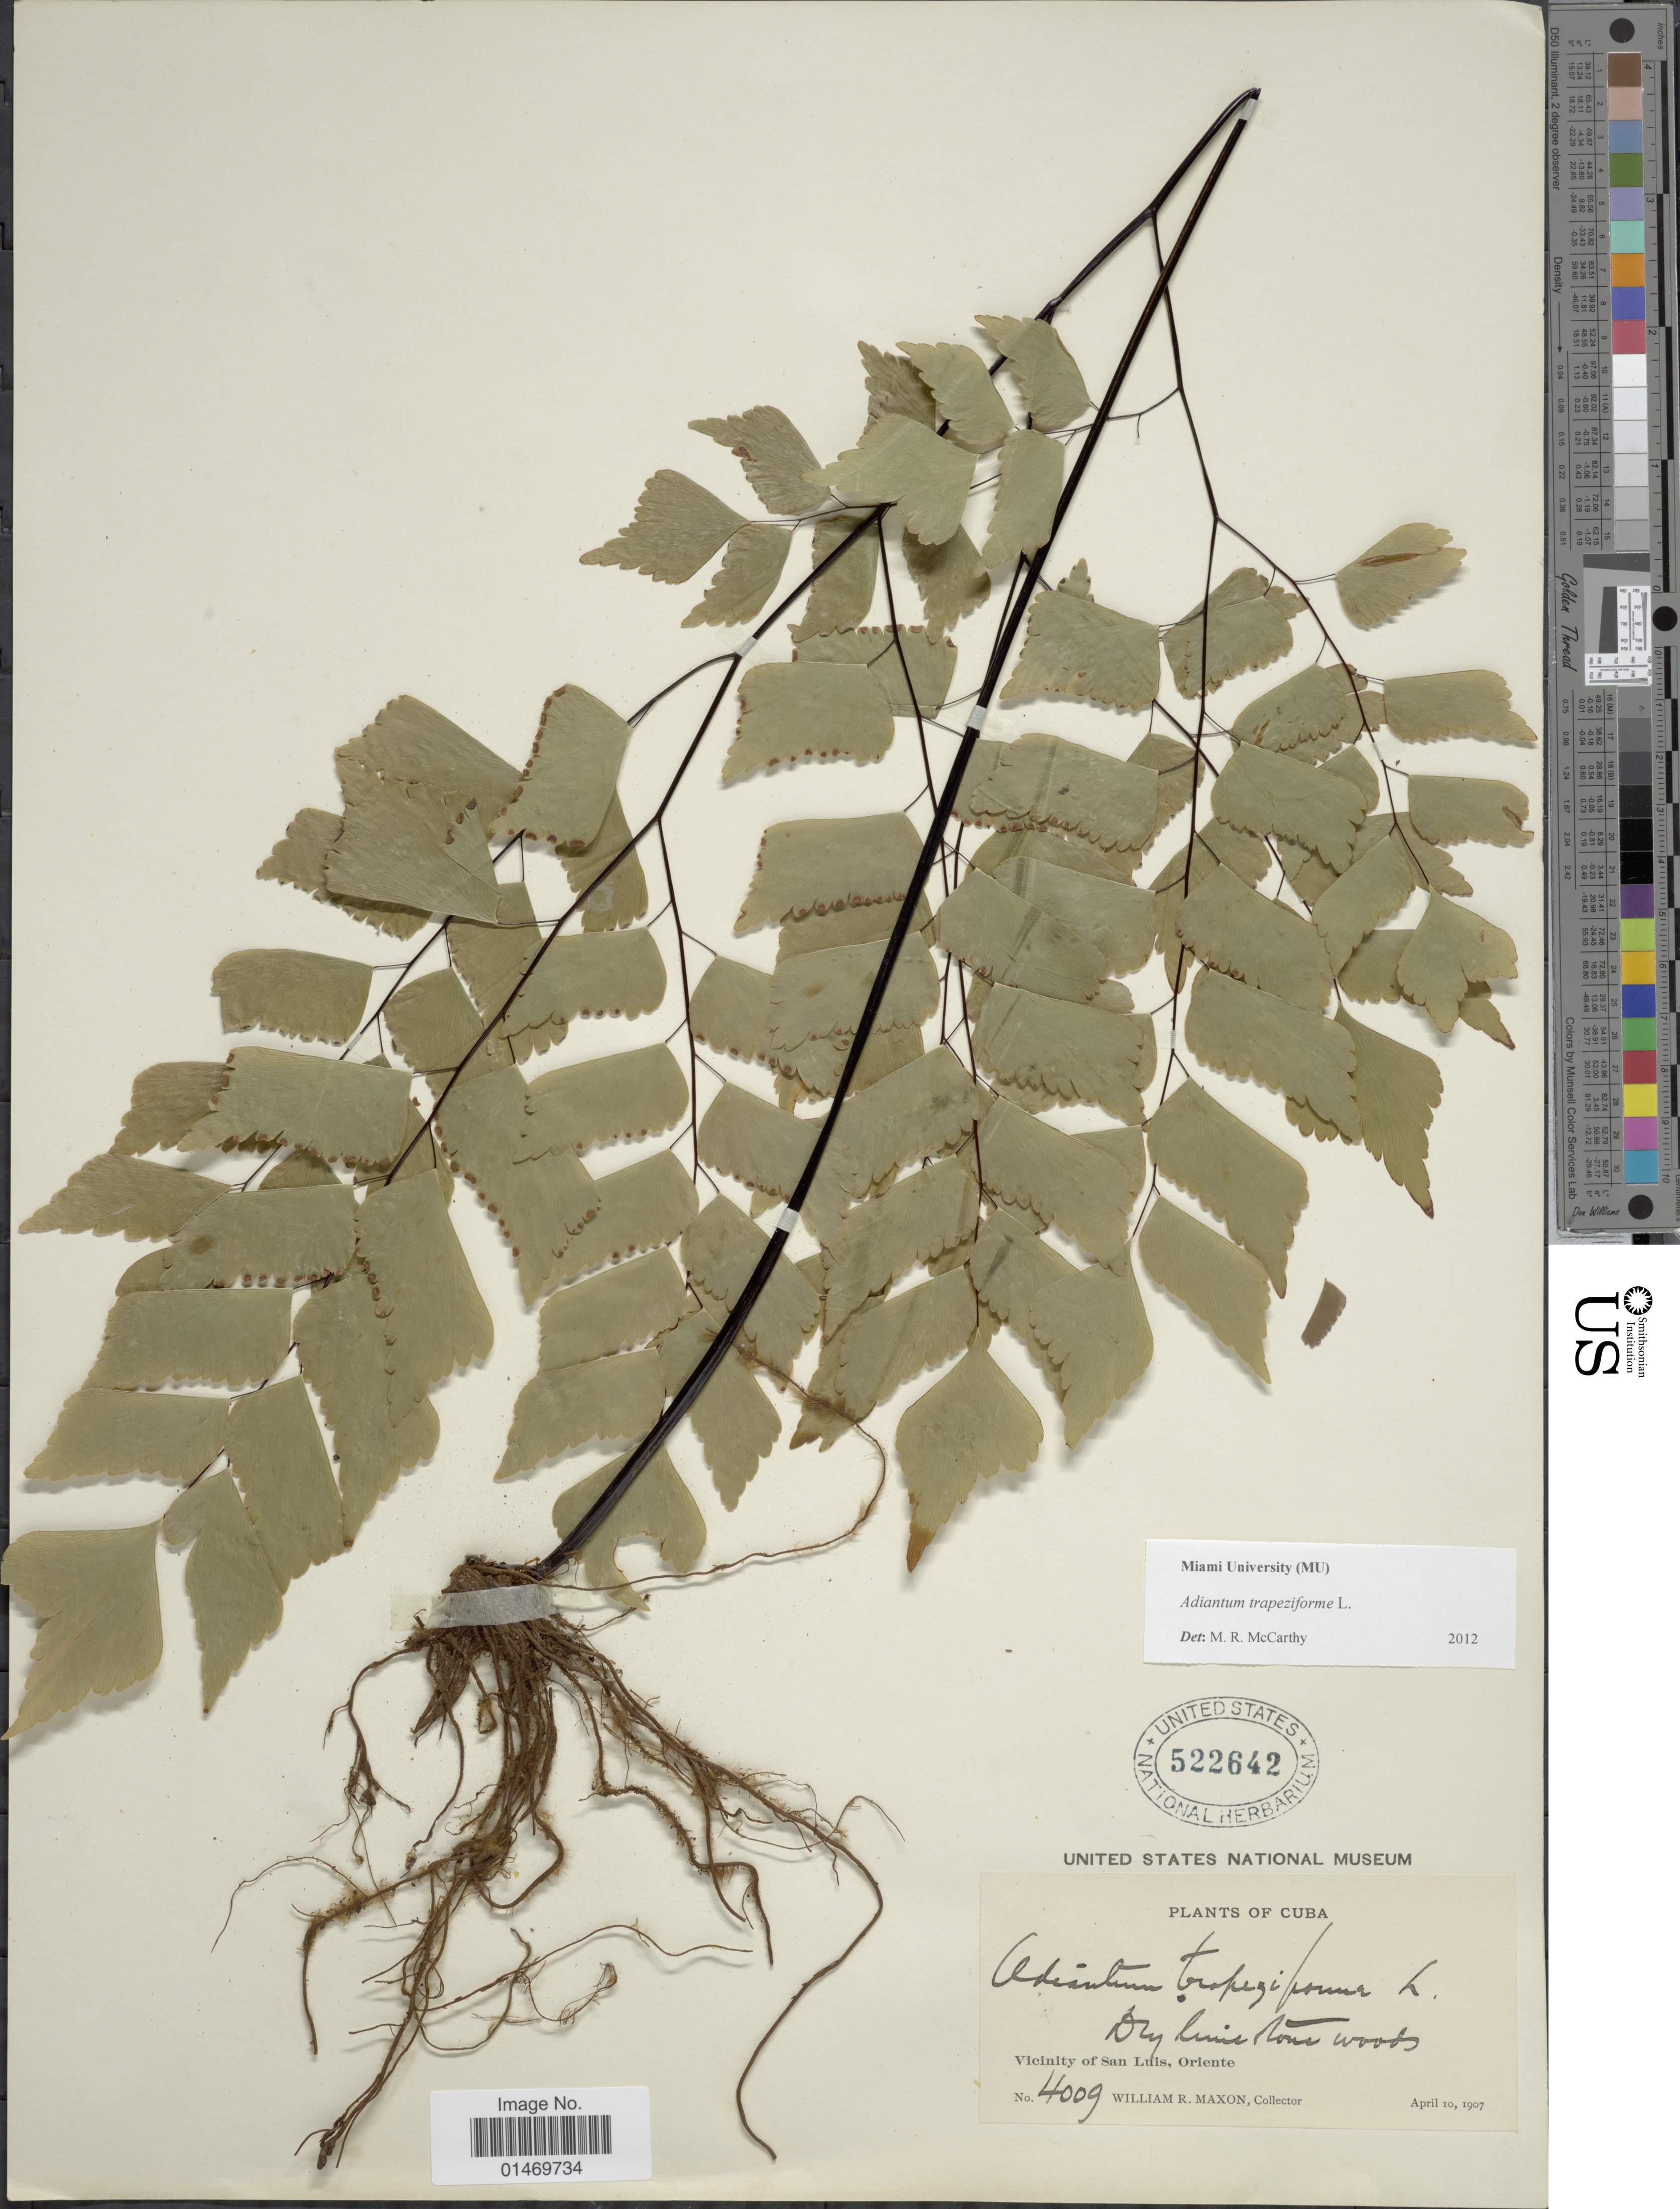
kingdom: Plantae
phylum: Tracheophyta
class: Polypodiopsida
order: Polypodiales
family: Pteridaceae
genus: Adiantum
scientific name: Adiantum trapeziforme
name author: L.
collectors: W. R. Maxon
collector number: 4009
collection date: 1907-04-10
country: Cuba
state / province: Oriente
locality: Cuba, vicinity of San Luis.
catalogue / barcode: US 522642